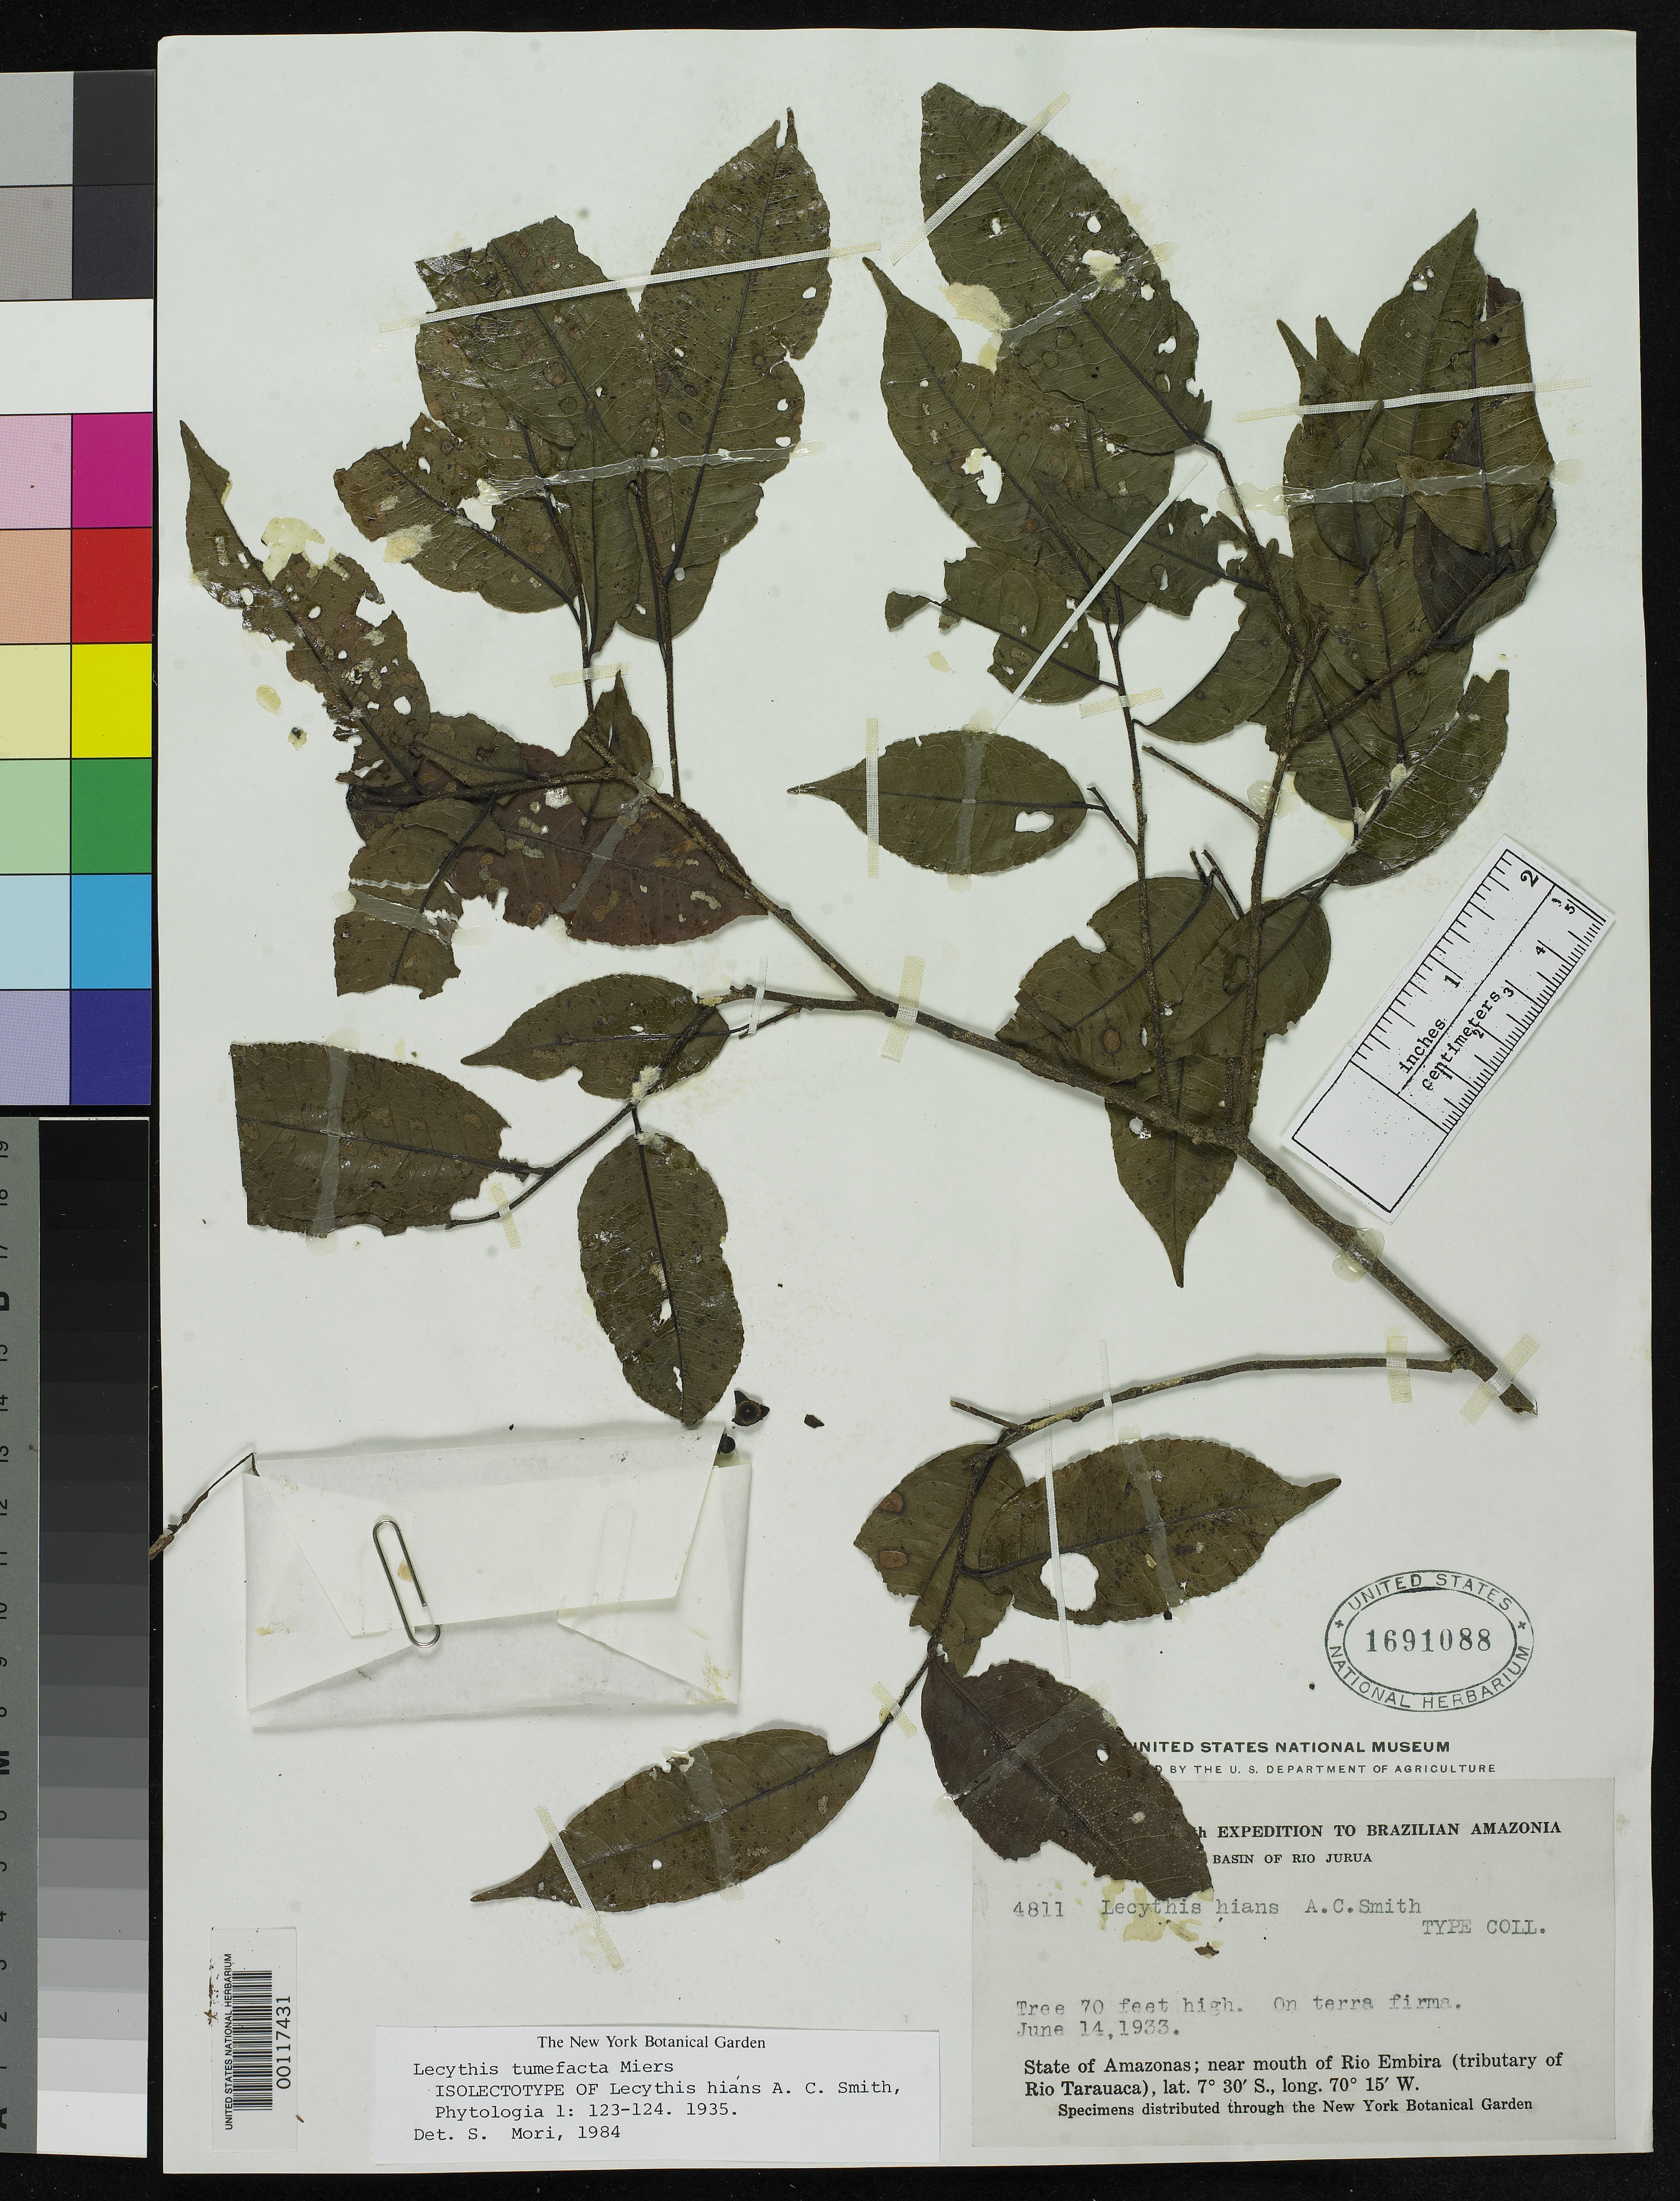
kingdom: Plantae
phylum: Tracheophyta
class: Magnoliopsida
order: Ericales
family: Lecythidaceae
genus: Lecythis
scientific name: Lecythis hians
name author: A.C. Sm.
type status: Isotype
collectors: B. A. Krukoff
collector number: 4811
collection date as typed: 14 Jun 1933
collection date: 1933-06-14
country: Brazil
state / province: Amazonas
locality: Mouth of Rio Embira.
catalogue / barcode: US 1691088